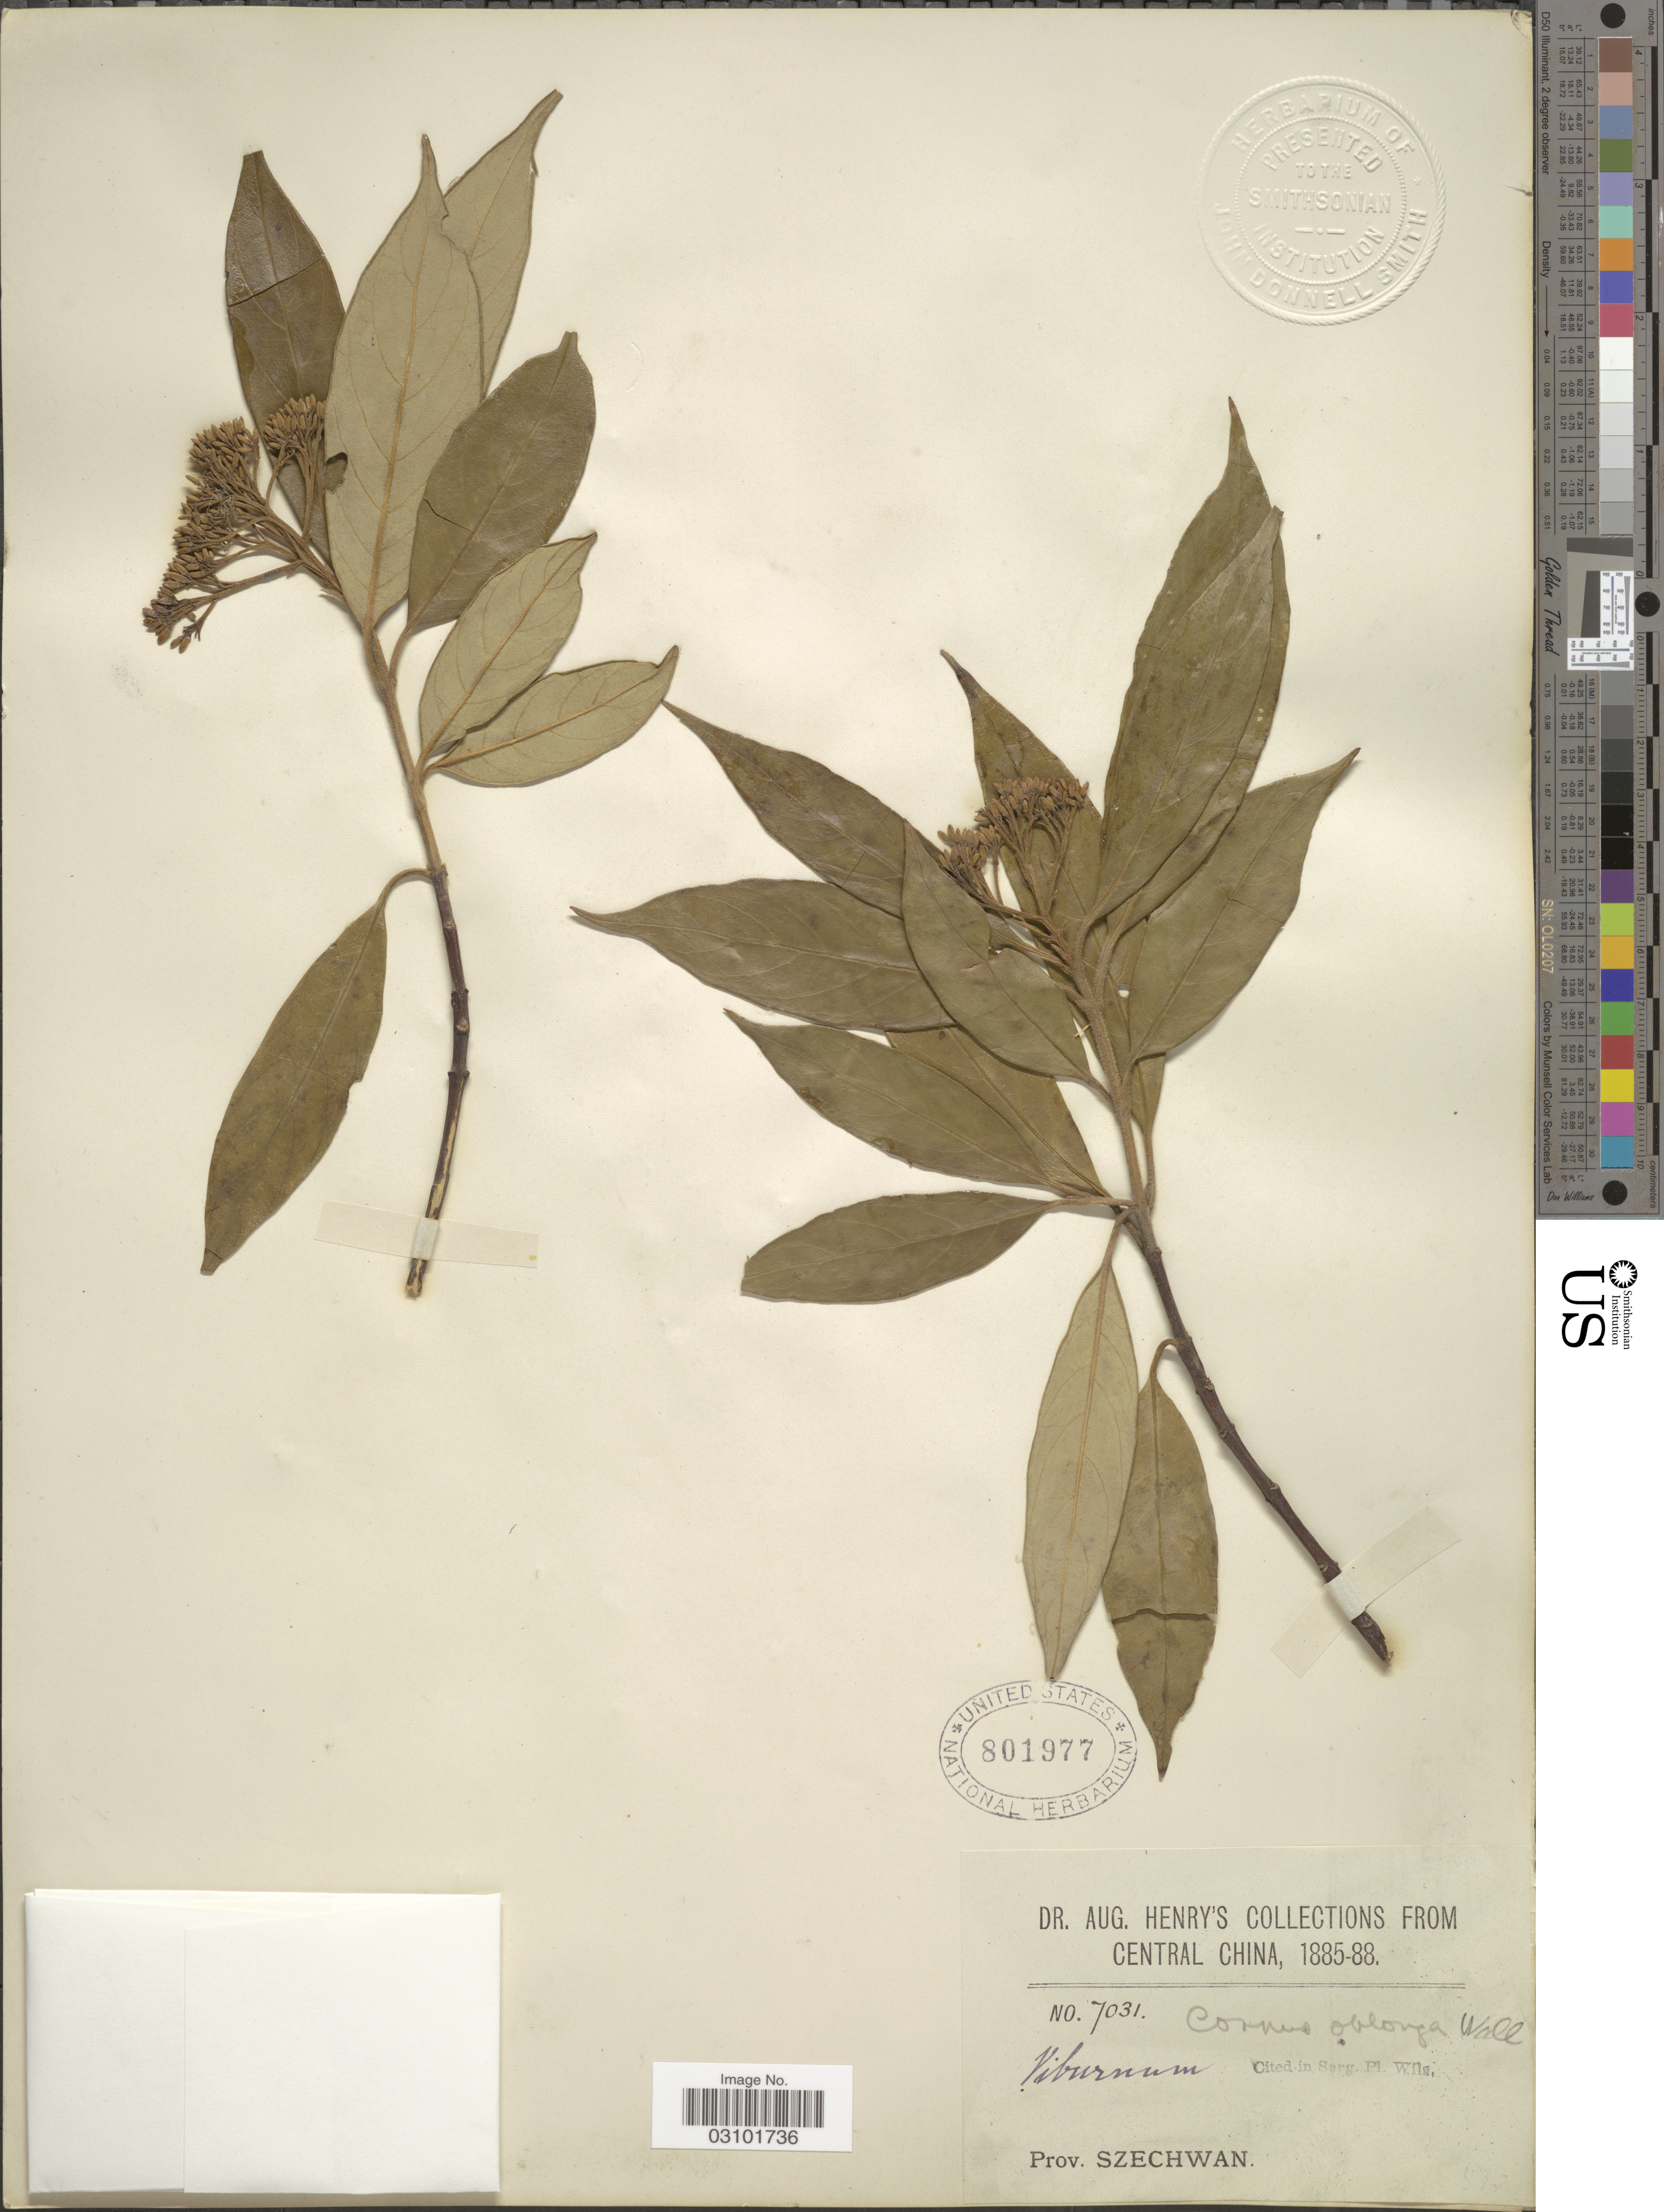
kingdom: Plantae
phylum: Tracheophyta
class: Magnoliopsida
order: Cornales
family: Cornaceae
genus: Cornus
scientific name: Cornus oblonga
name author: Wall.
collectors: A. Henry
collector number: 7031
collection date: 1885/1888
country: China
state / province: Sichuan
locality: Central China. Prov. Szechwan.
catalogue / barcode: US 801977